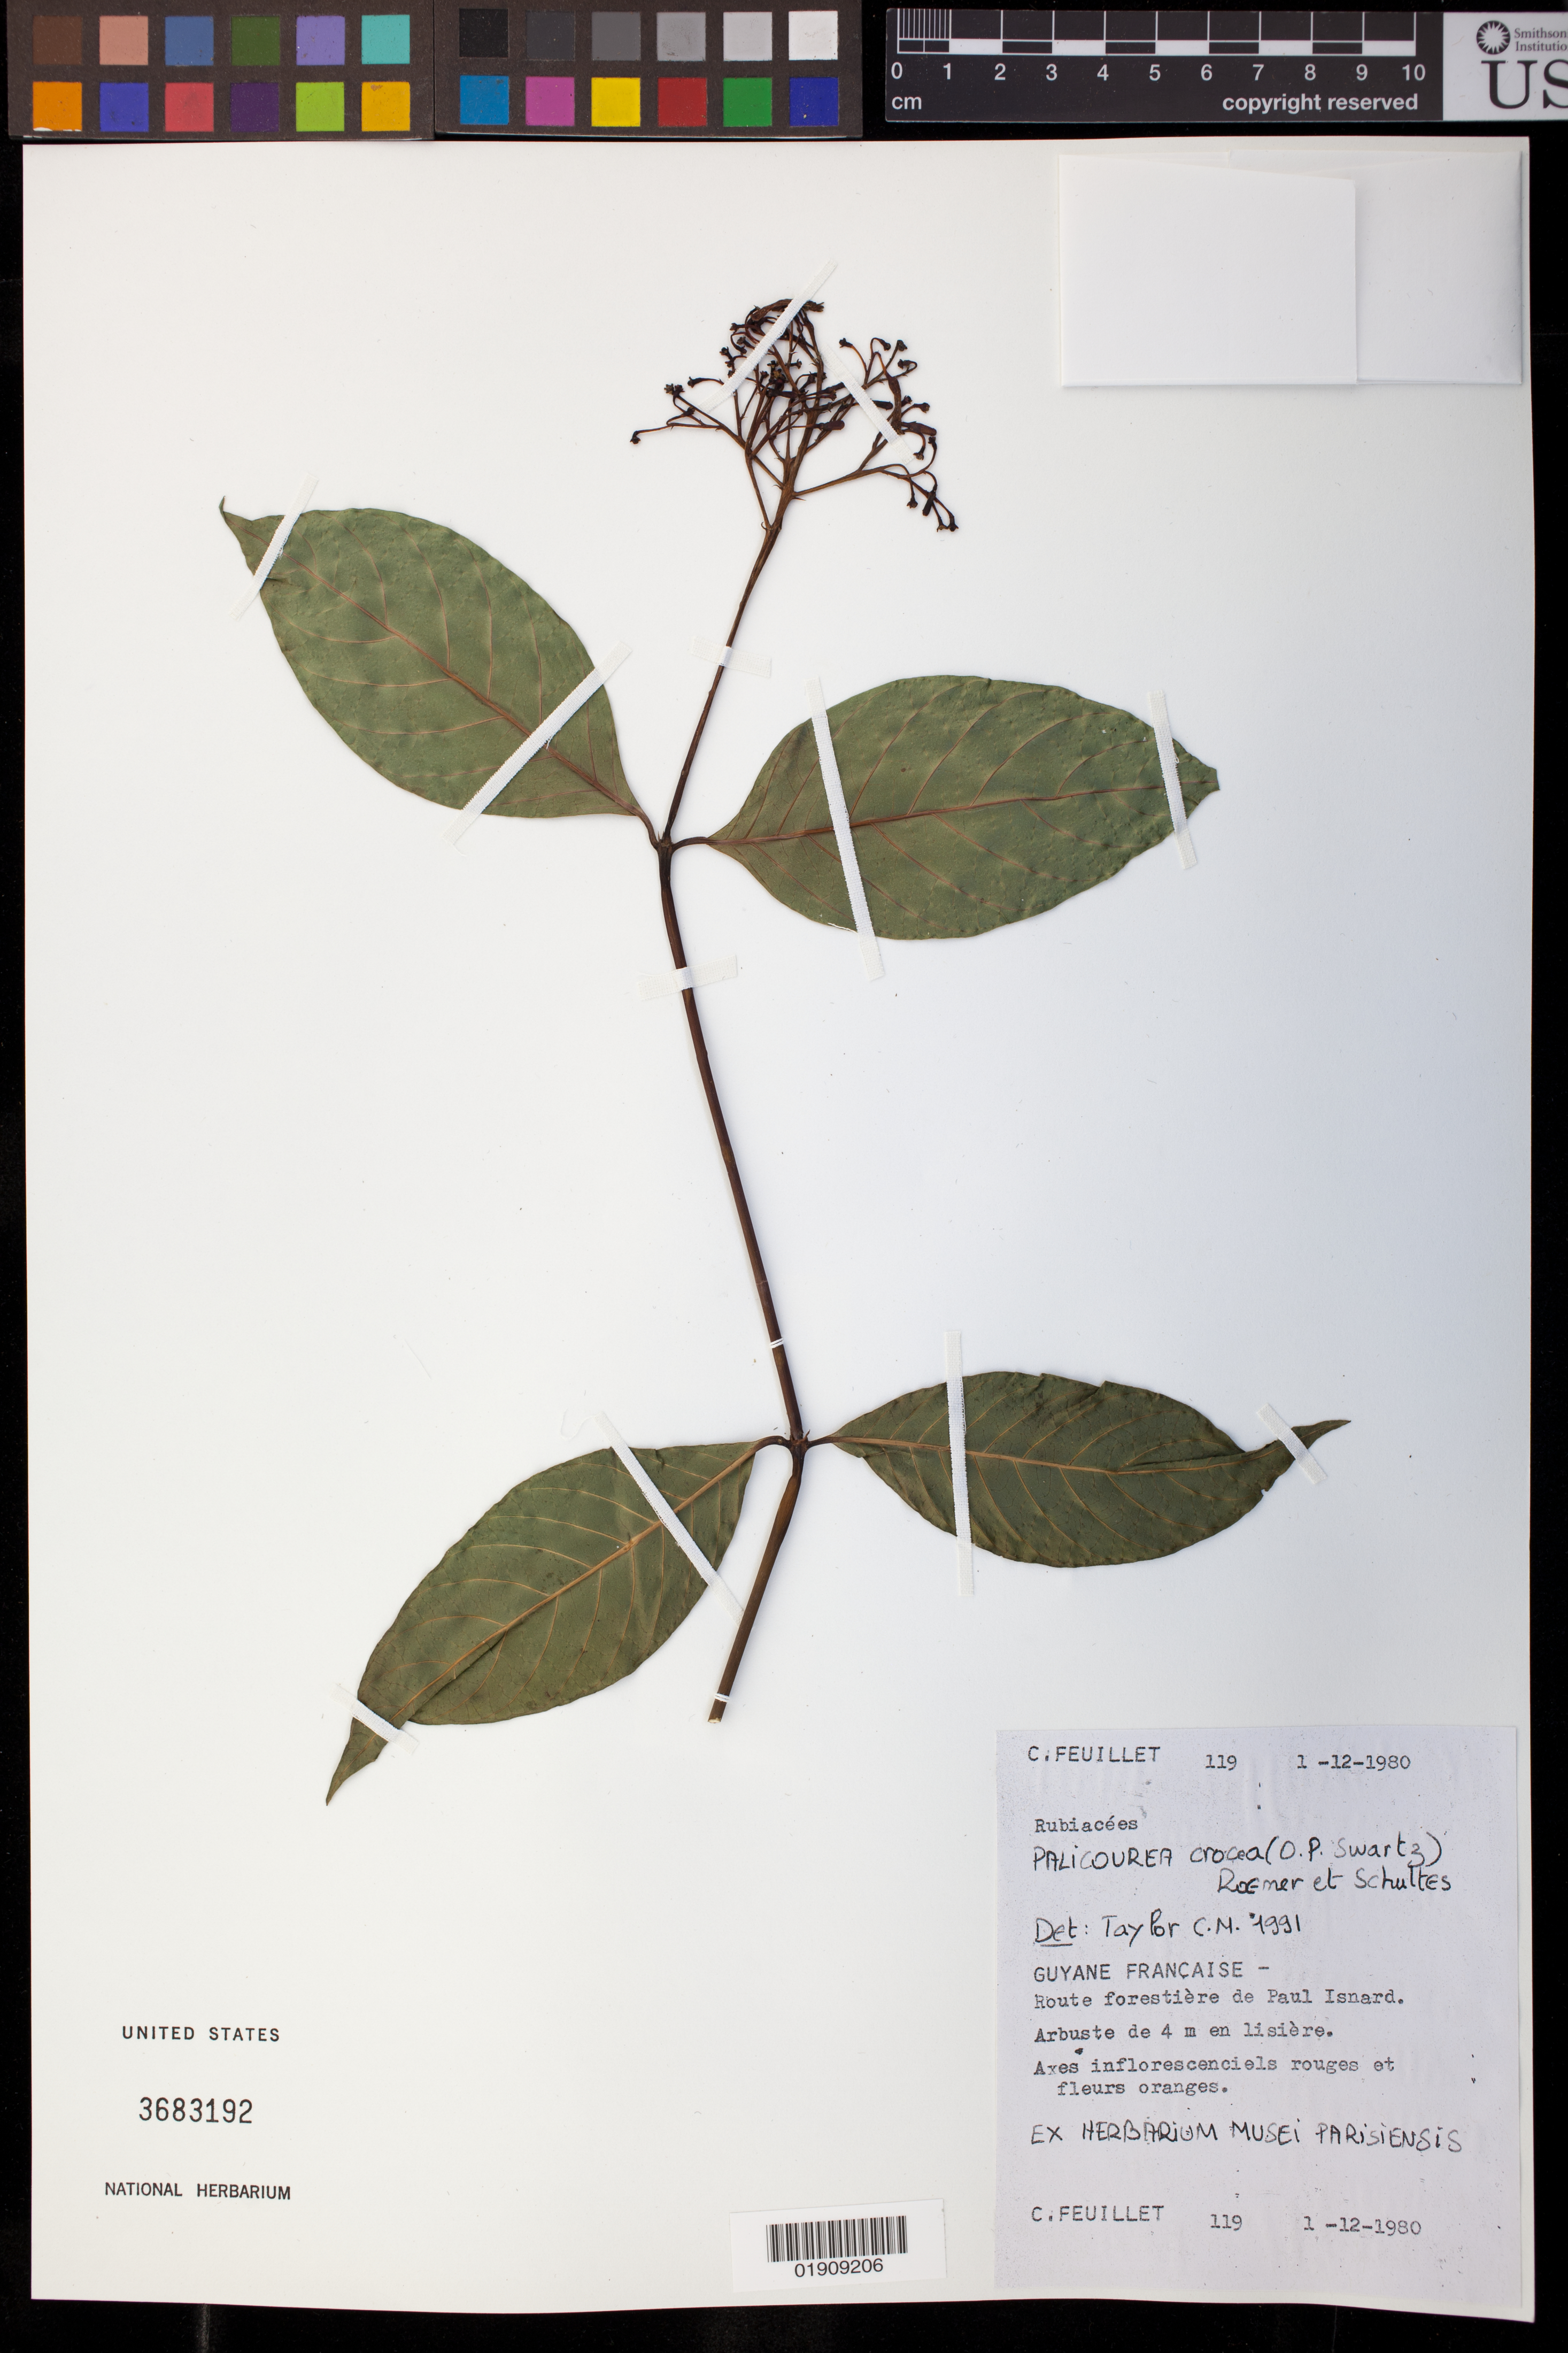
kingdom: Plantae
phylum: Tracheophyta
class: Magnoliopsida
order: Gentianales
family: Rubiaceae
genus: Palicourea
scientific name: Palicourea crocea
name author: (Sw.) Schult.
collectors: C. Feuillet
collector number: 119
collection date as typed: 1-Dec-80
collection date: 1980-12-01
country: French Guiana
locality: Route forestiere de Paul Isnard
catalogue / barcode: US 3683192